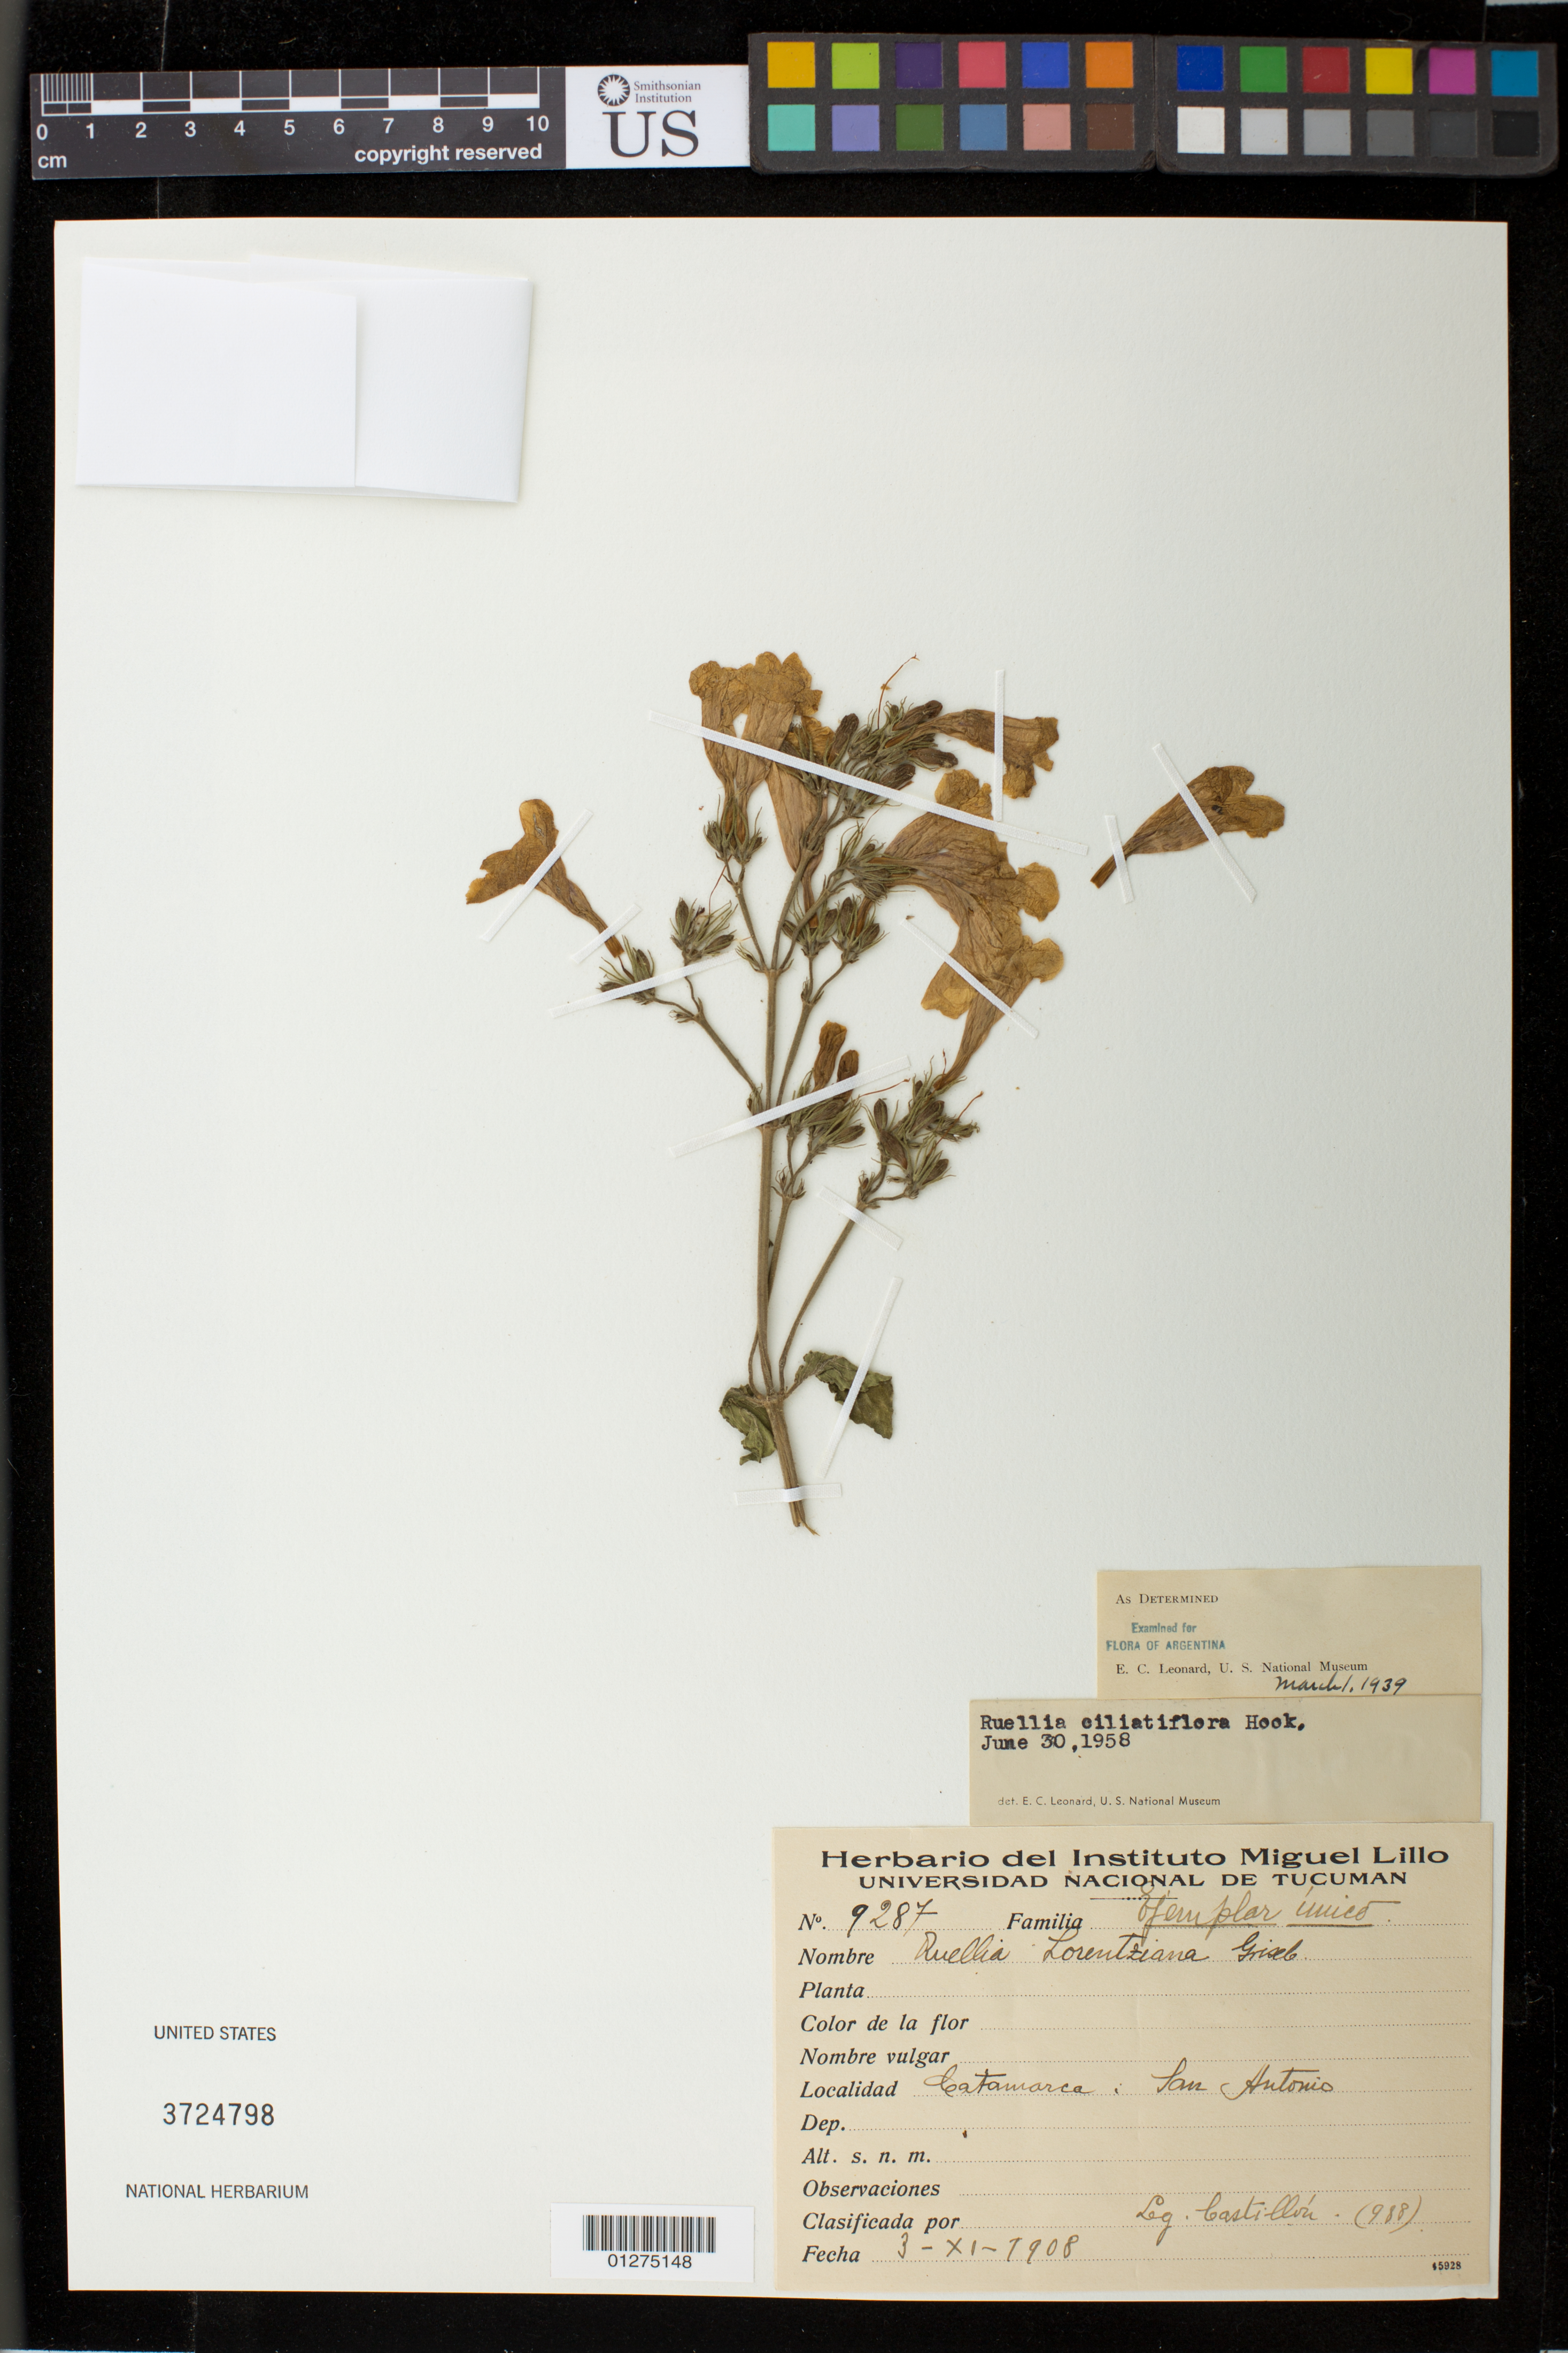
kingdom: Plantae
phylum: Tracheophyta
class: Magnoliopsida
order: Lamiales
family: Acanthaceae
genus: Ruellia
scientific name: Ruellia ciliatiflora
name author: Hook.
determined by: Leonard, Emery C., (US)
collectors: Castillon, --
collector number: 9287 (988)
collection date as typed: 3-XI-1908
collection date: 1908-11-03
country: Argentina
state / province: Catamarca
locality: San Antonio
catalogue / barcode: US 3724798